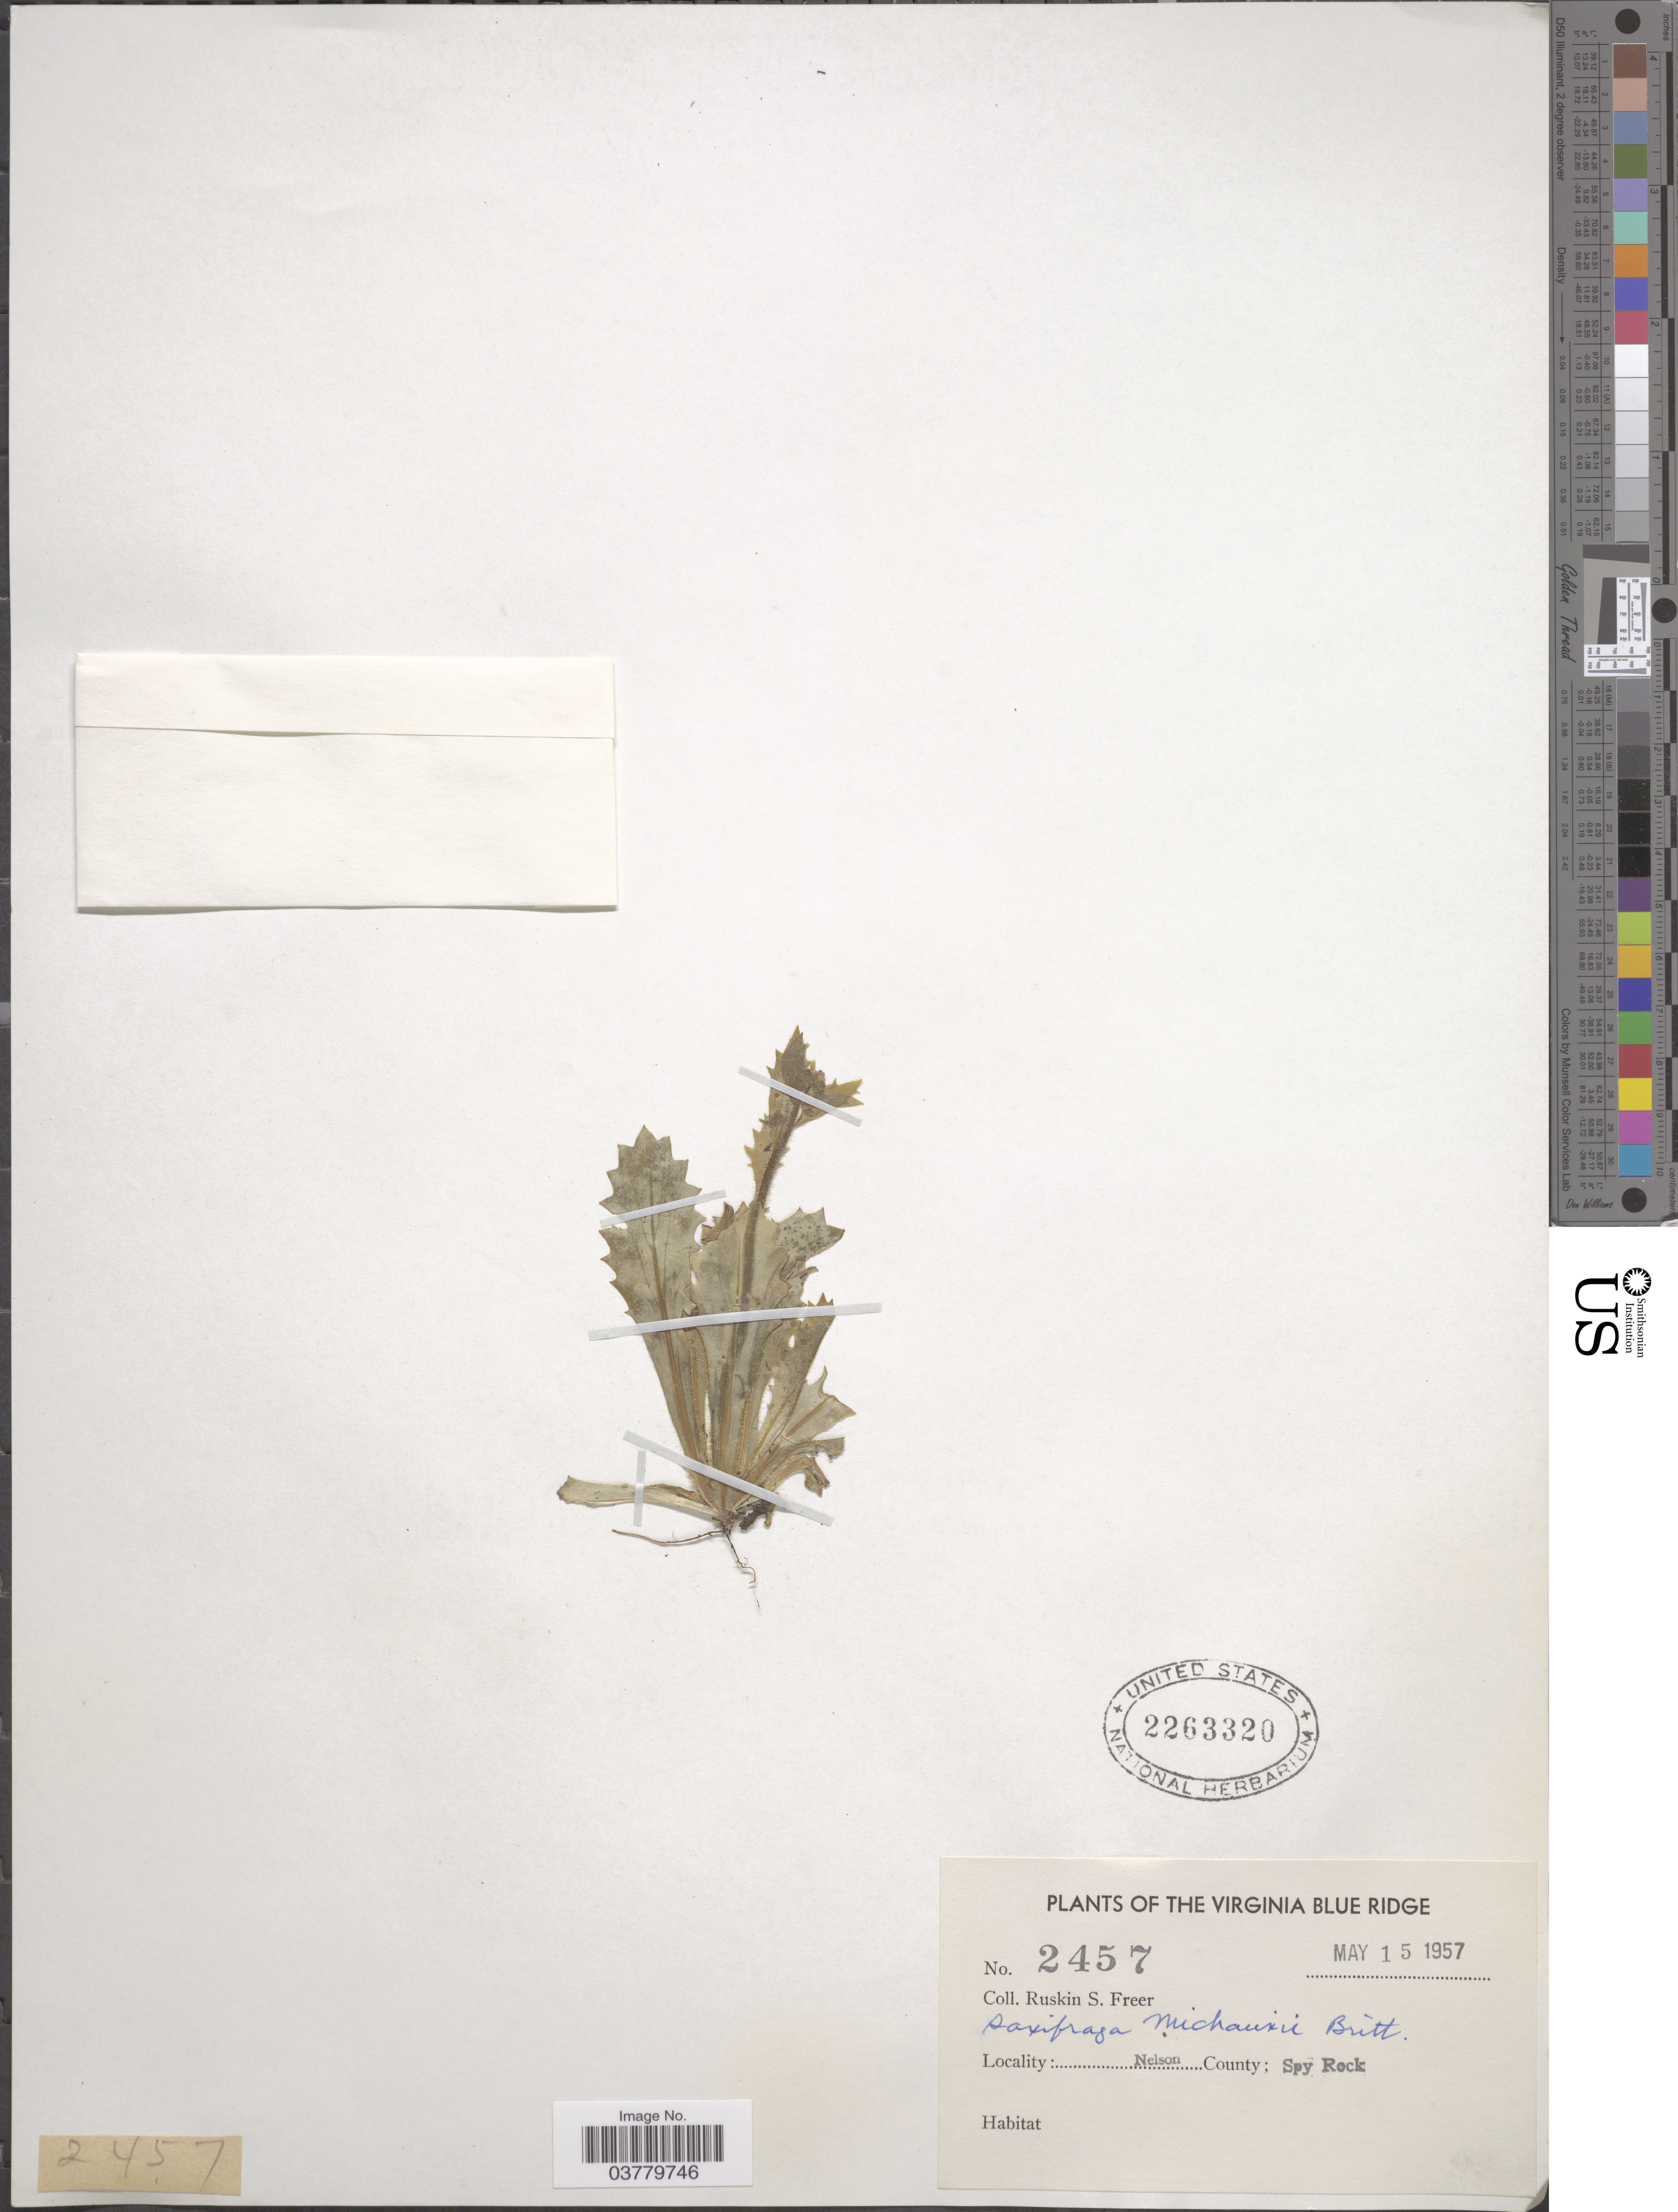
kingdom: Plantae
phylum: Tracheophyta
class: Magnoliopsida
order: Saxifragales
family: Saxifragaceae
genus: Micranthes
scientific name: Micranthes petiolaris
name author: (Raf.) Bush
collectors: R. Freer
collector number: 2457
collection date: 1957-05-15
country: United States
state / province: Virginia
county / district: Nelson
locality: The Virginia Blue Ridge. Nelson County; Spy Rock.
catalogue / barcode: US 2263320